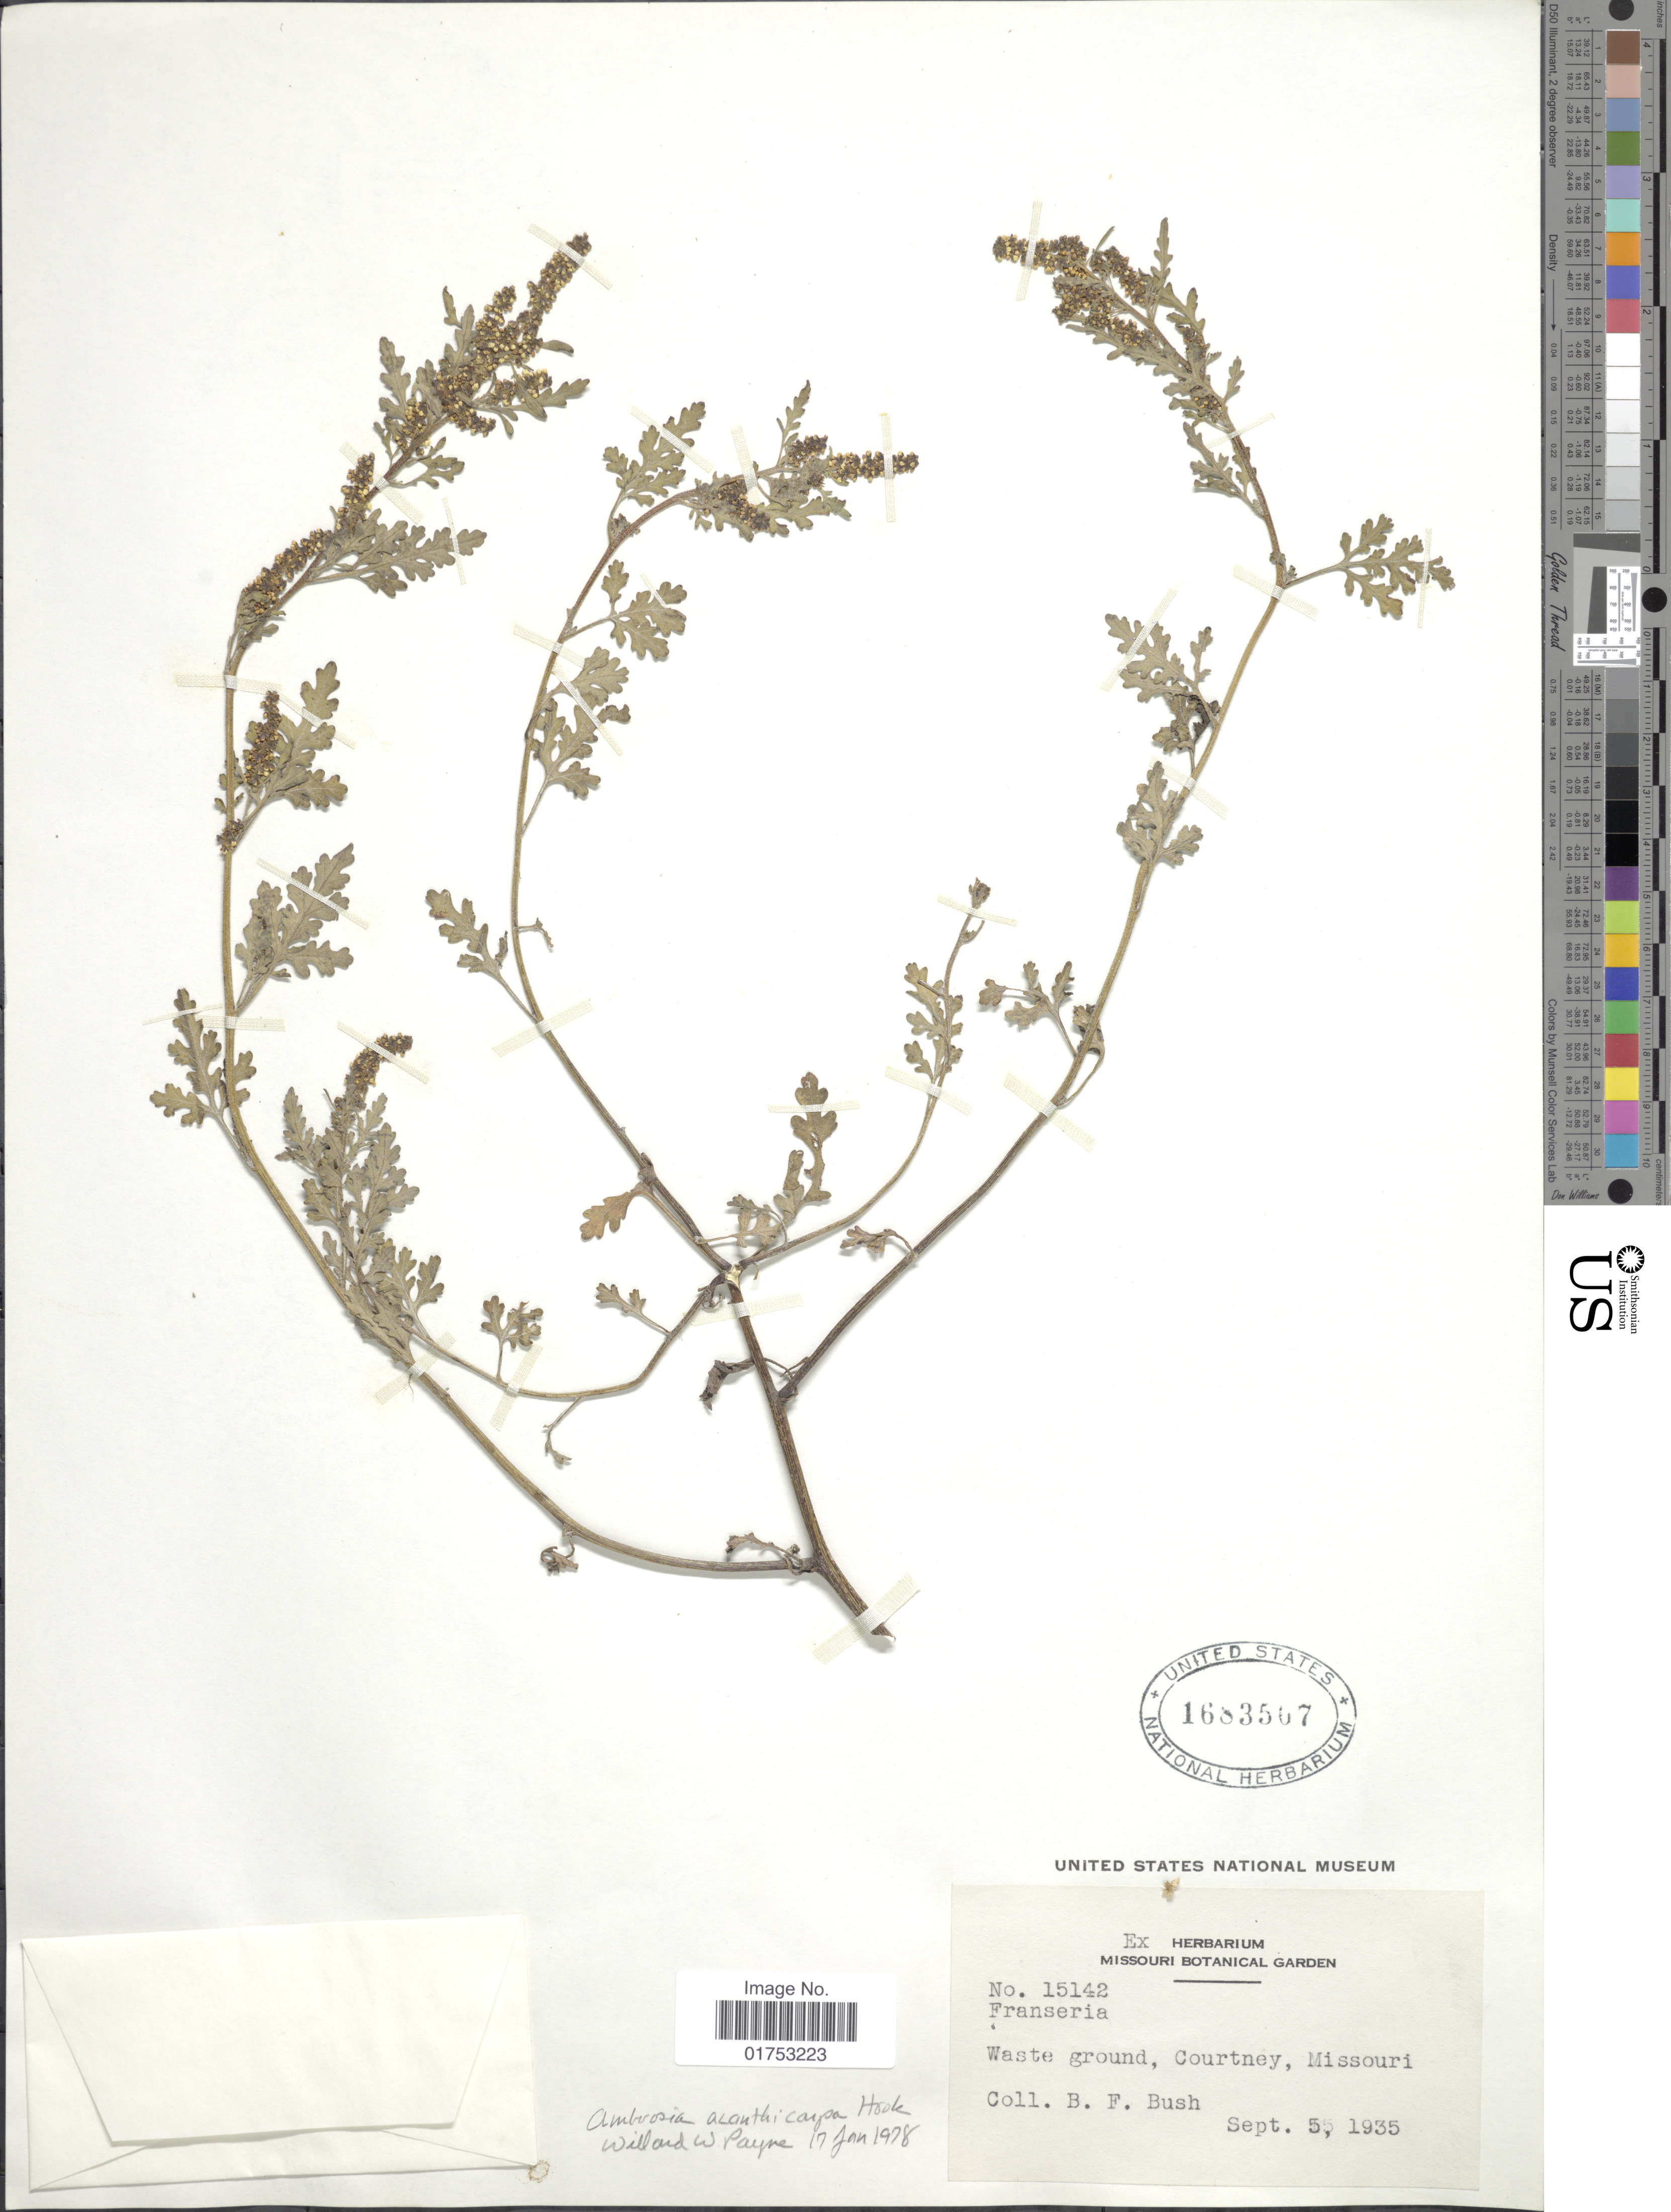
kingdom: Plantae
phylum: Tracheophyta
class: Magnoliopsida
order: Asterales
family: Asteraceae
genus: Ambrosia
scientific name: Ambrosia acanthicarpa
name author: Hook.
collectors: B. F. Bush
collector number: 15142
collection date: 1935-09-05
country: United States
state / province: Missouri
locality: Courtney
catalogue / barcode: US 1683507